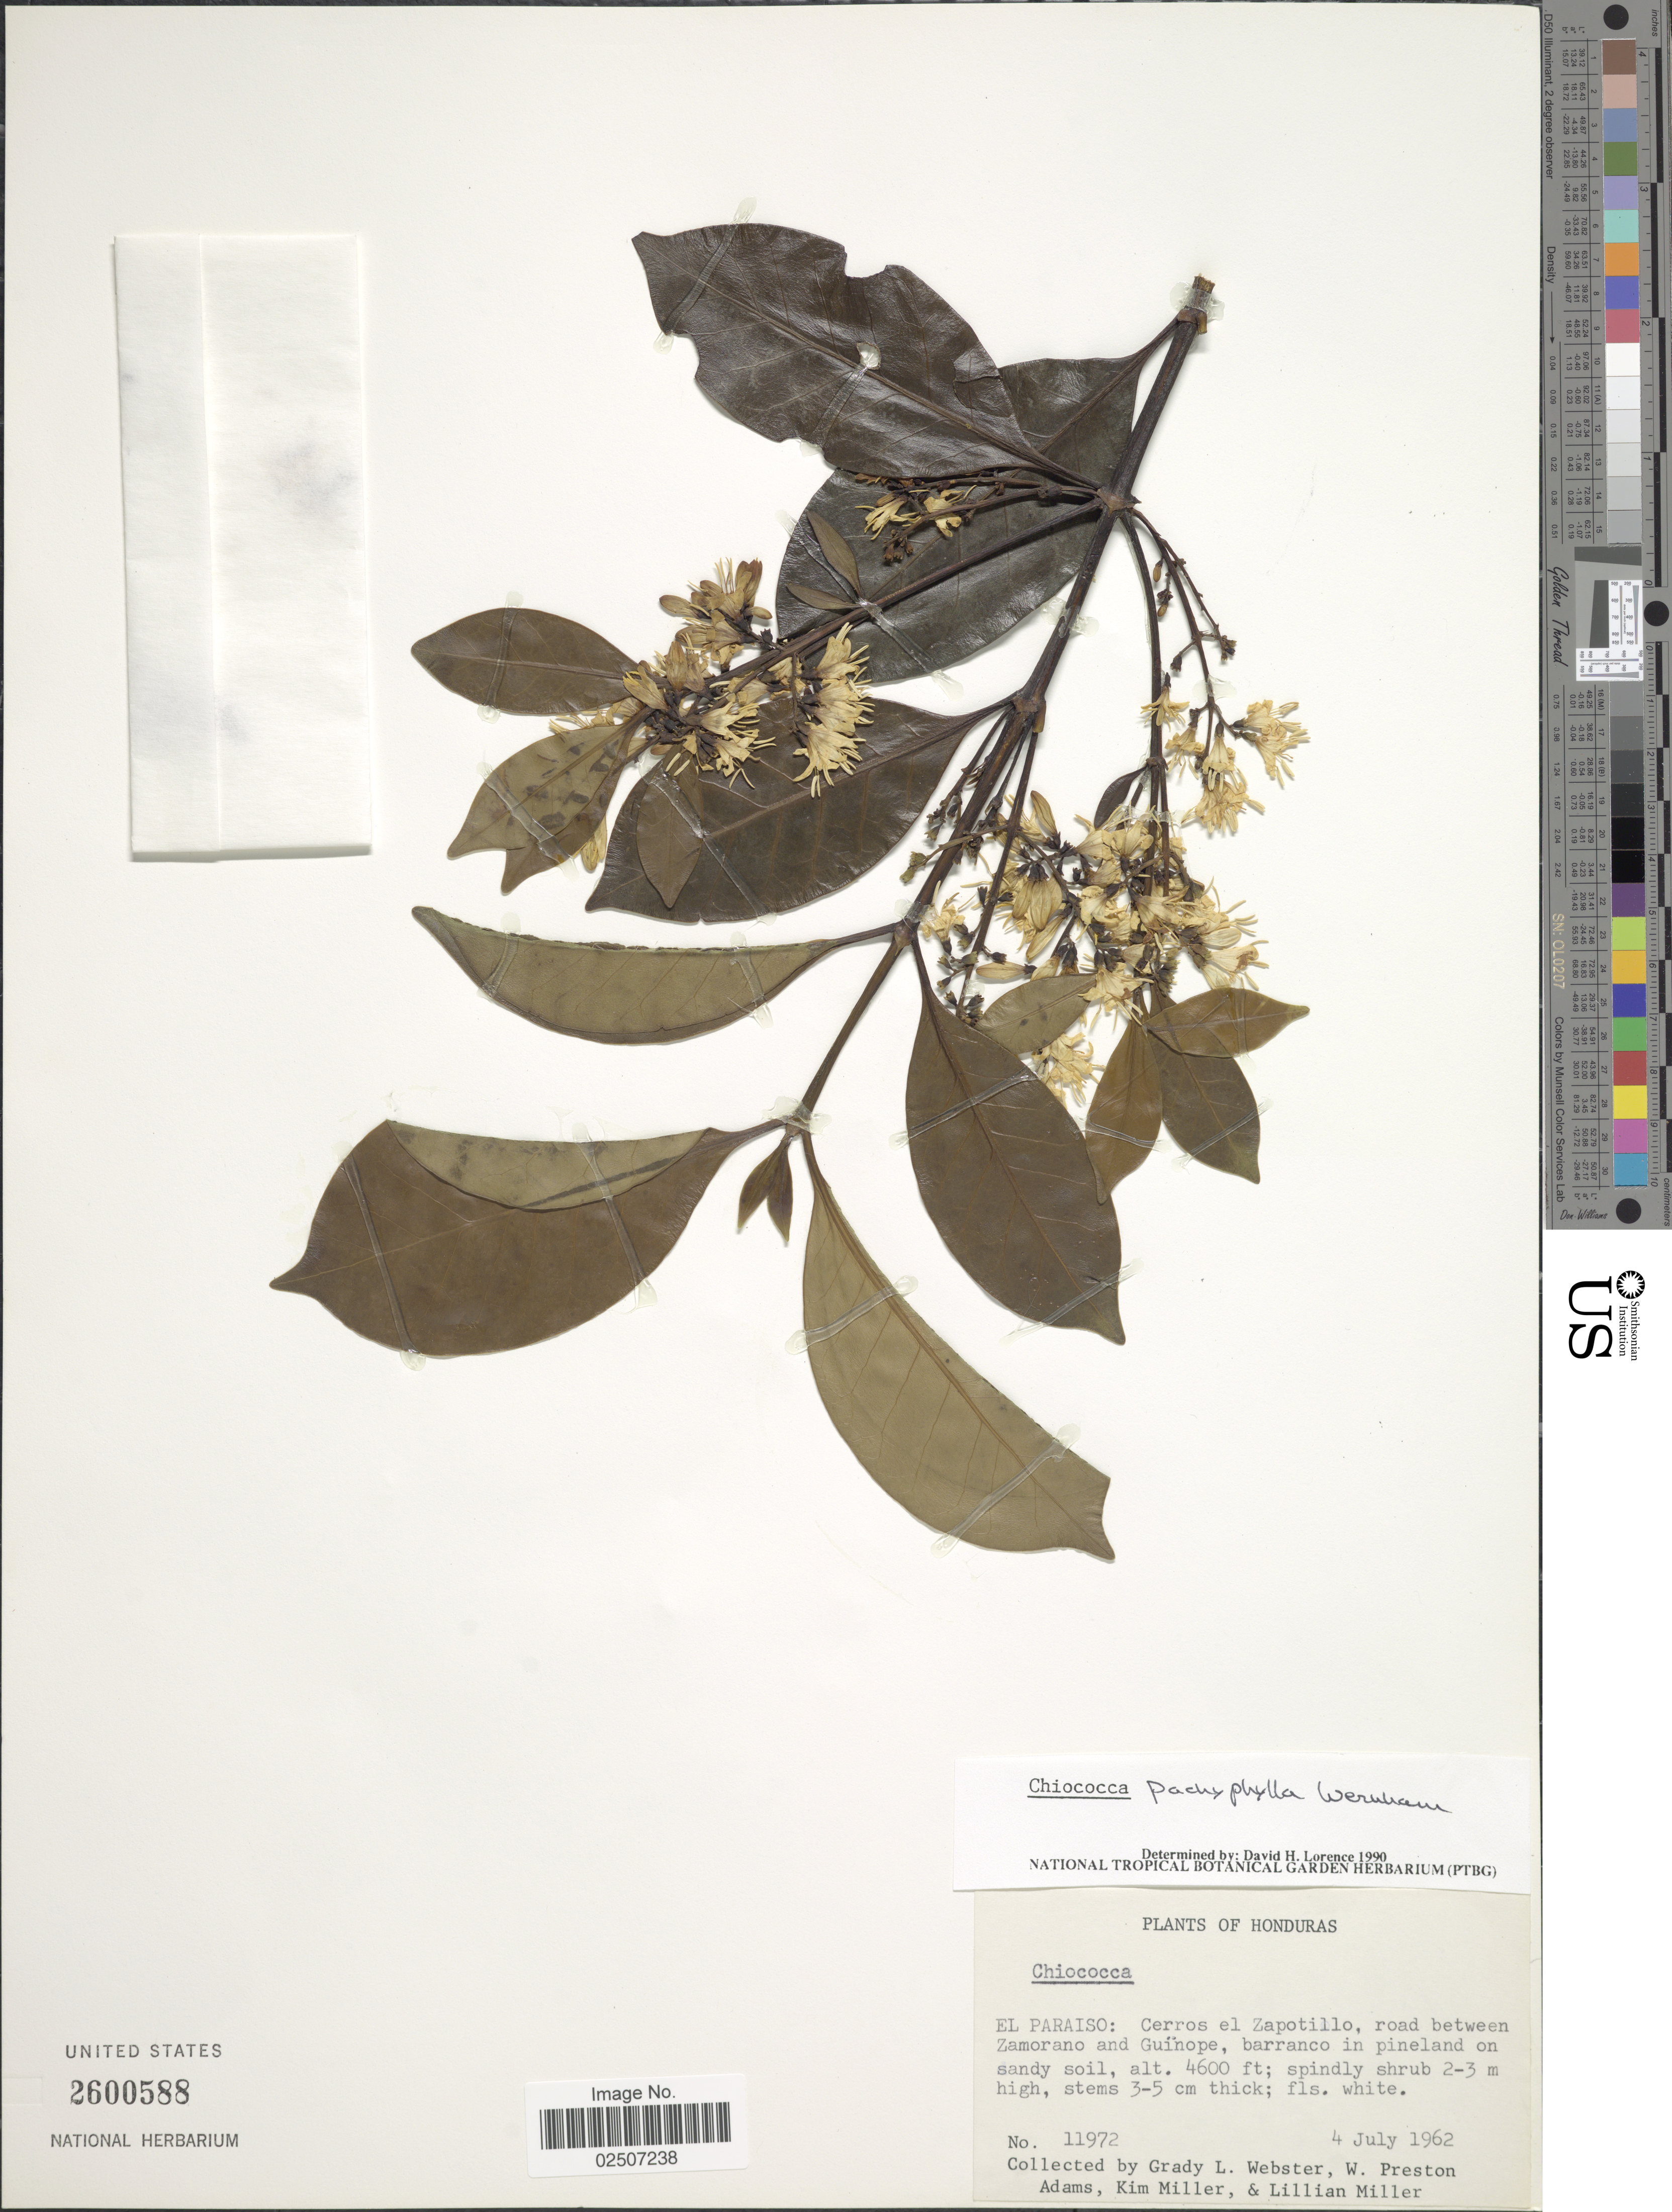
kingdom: Plantae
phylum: Tracheophyta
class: Magnoliopsida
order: Gentianales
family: Rubiaceae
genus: Chiococca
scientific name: Chiococca pachyphylla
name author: Wernham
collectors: G. L. Webster, W. P. Adams, K. Miller & L. Miller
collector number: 11972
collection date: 1962-07-04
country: Honduras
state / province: El Paraíso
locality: Cerros el Zapotillo, road between Zamorano and Guinope, barranco in pineland on sandy soil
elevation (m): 1402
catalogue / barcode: US 2600588